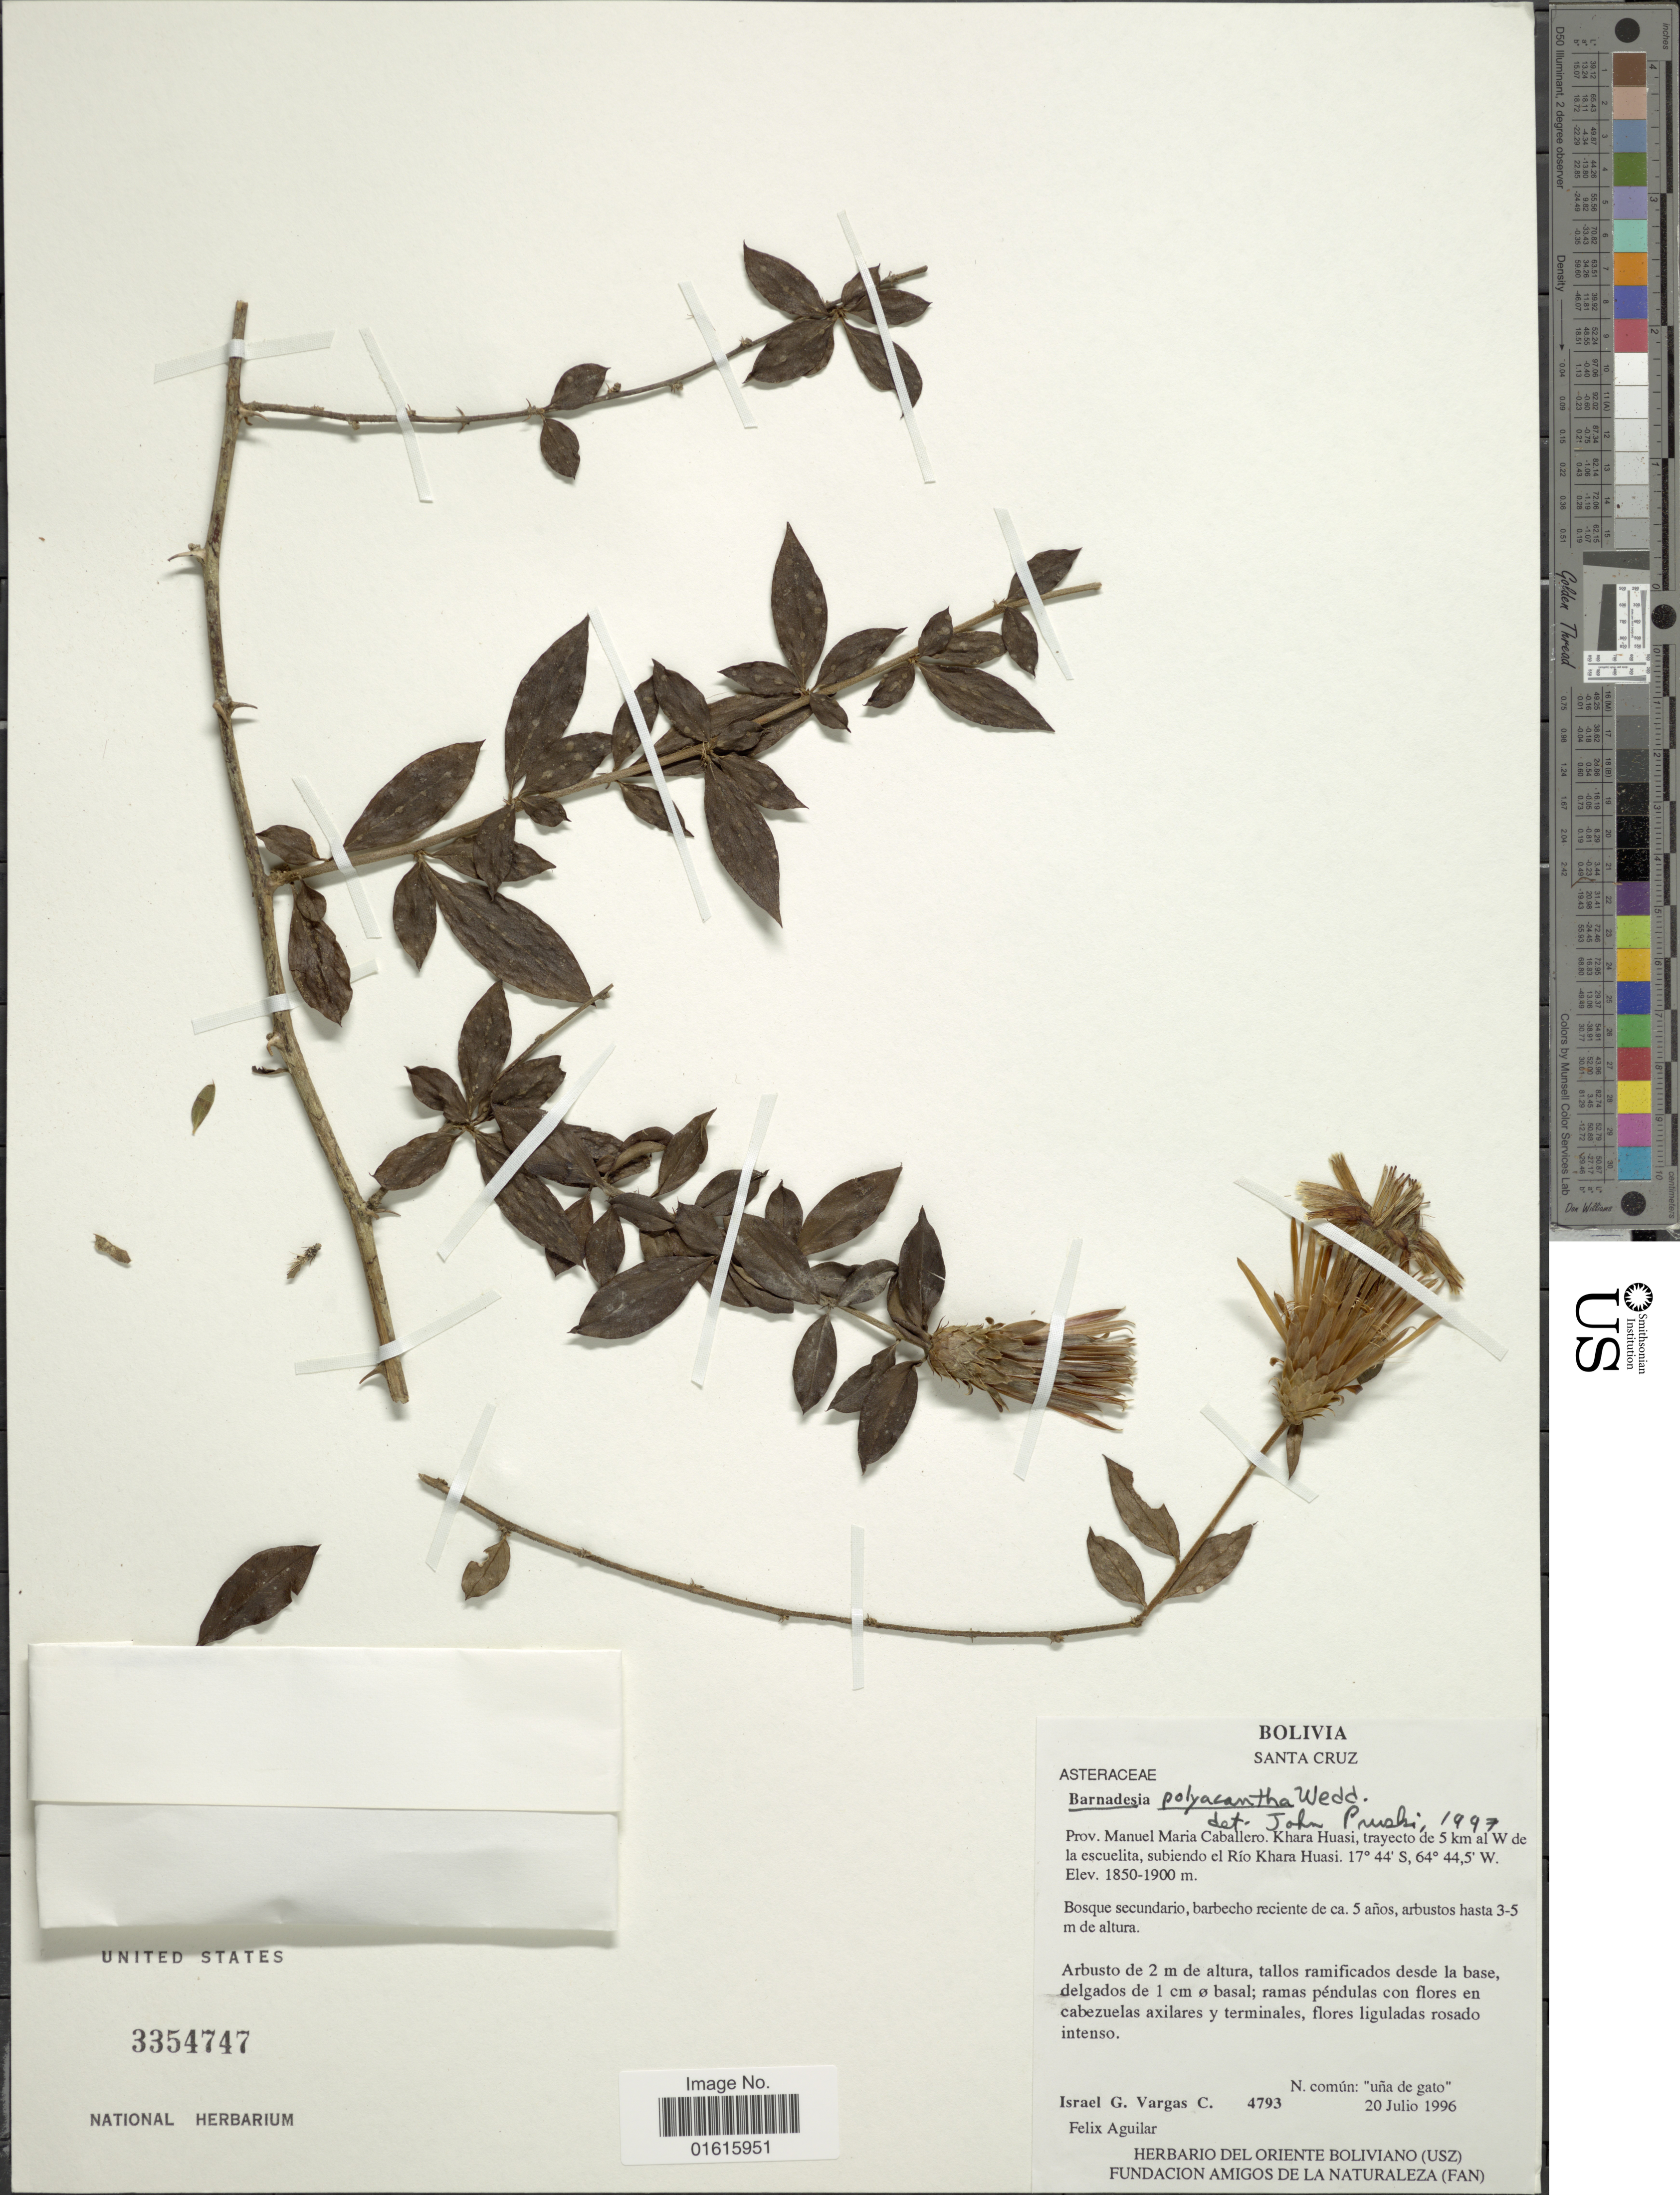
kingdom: Plantae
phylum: Tracheophyta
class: Magnoliopsida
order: Asterales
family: Asteraceae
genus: Barnadesia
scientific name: Barnadesia polyacantha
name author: Wedd.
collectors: I. G. Vargas C. & F. Aguilar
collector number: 4793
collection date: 1996-07-20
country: Bolivia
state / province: Santa Cruz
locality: Prov. Manuel Maria Caballero. Khara Huasi, trayecto de 5 km al W de la escuelita, subiendo el Rio Khara Huasi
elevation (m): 1850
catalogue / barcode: US 3354747